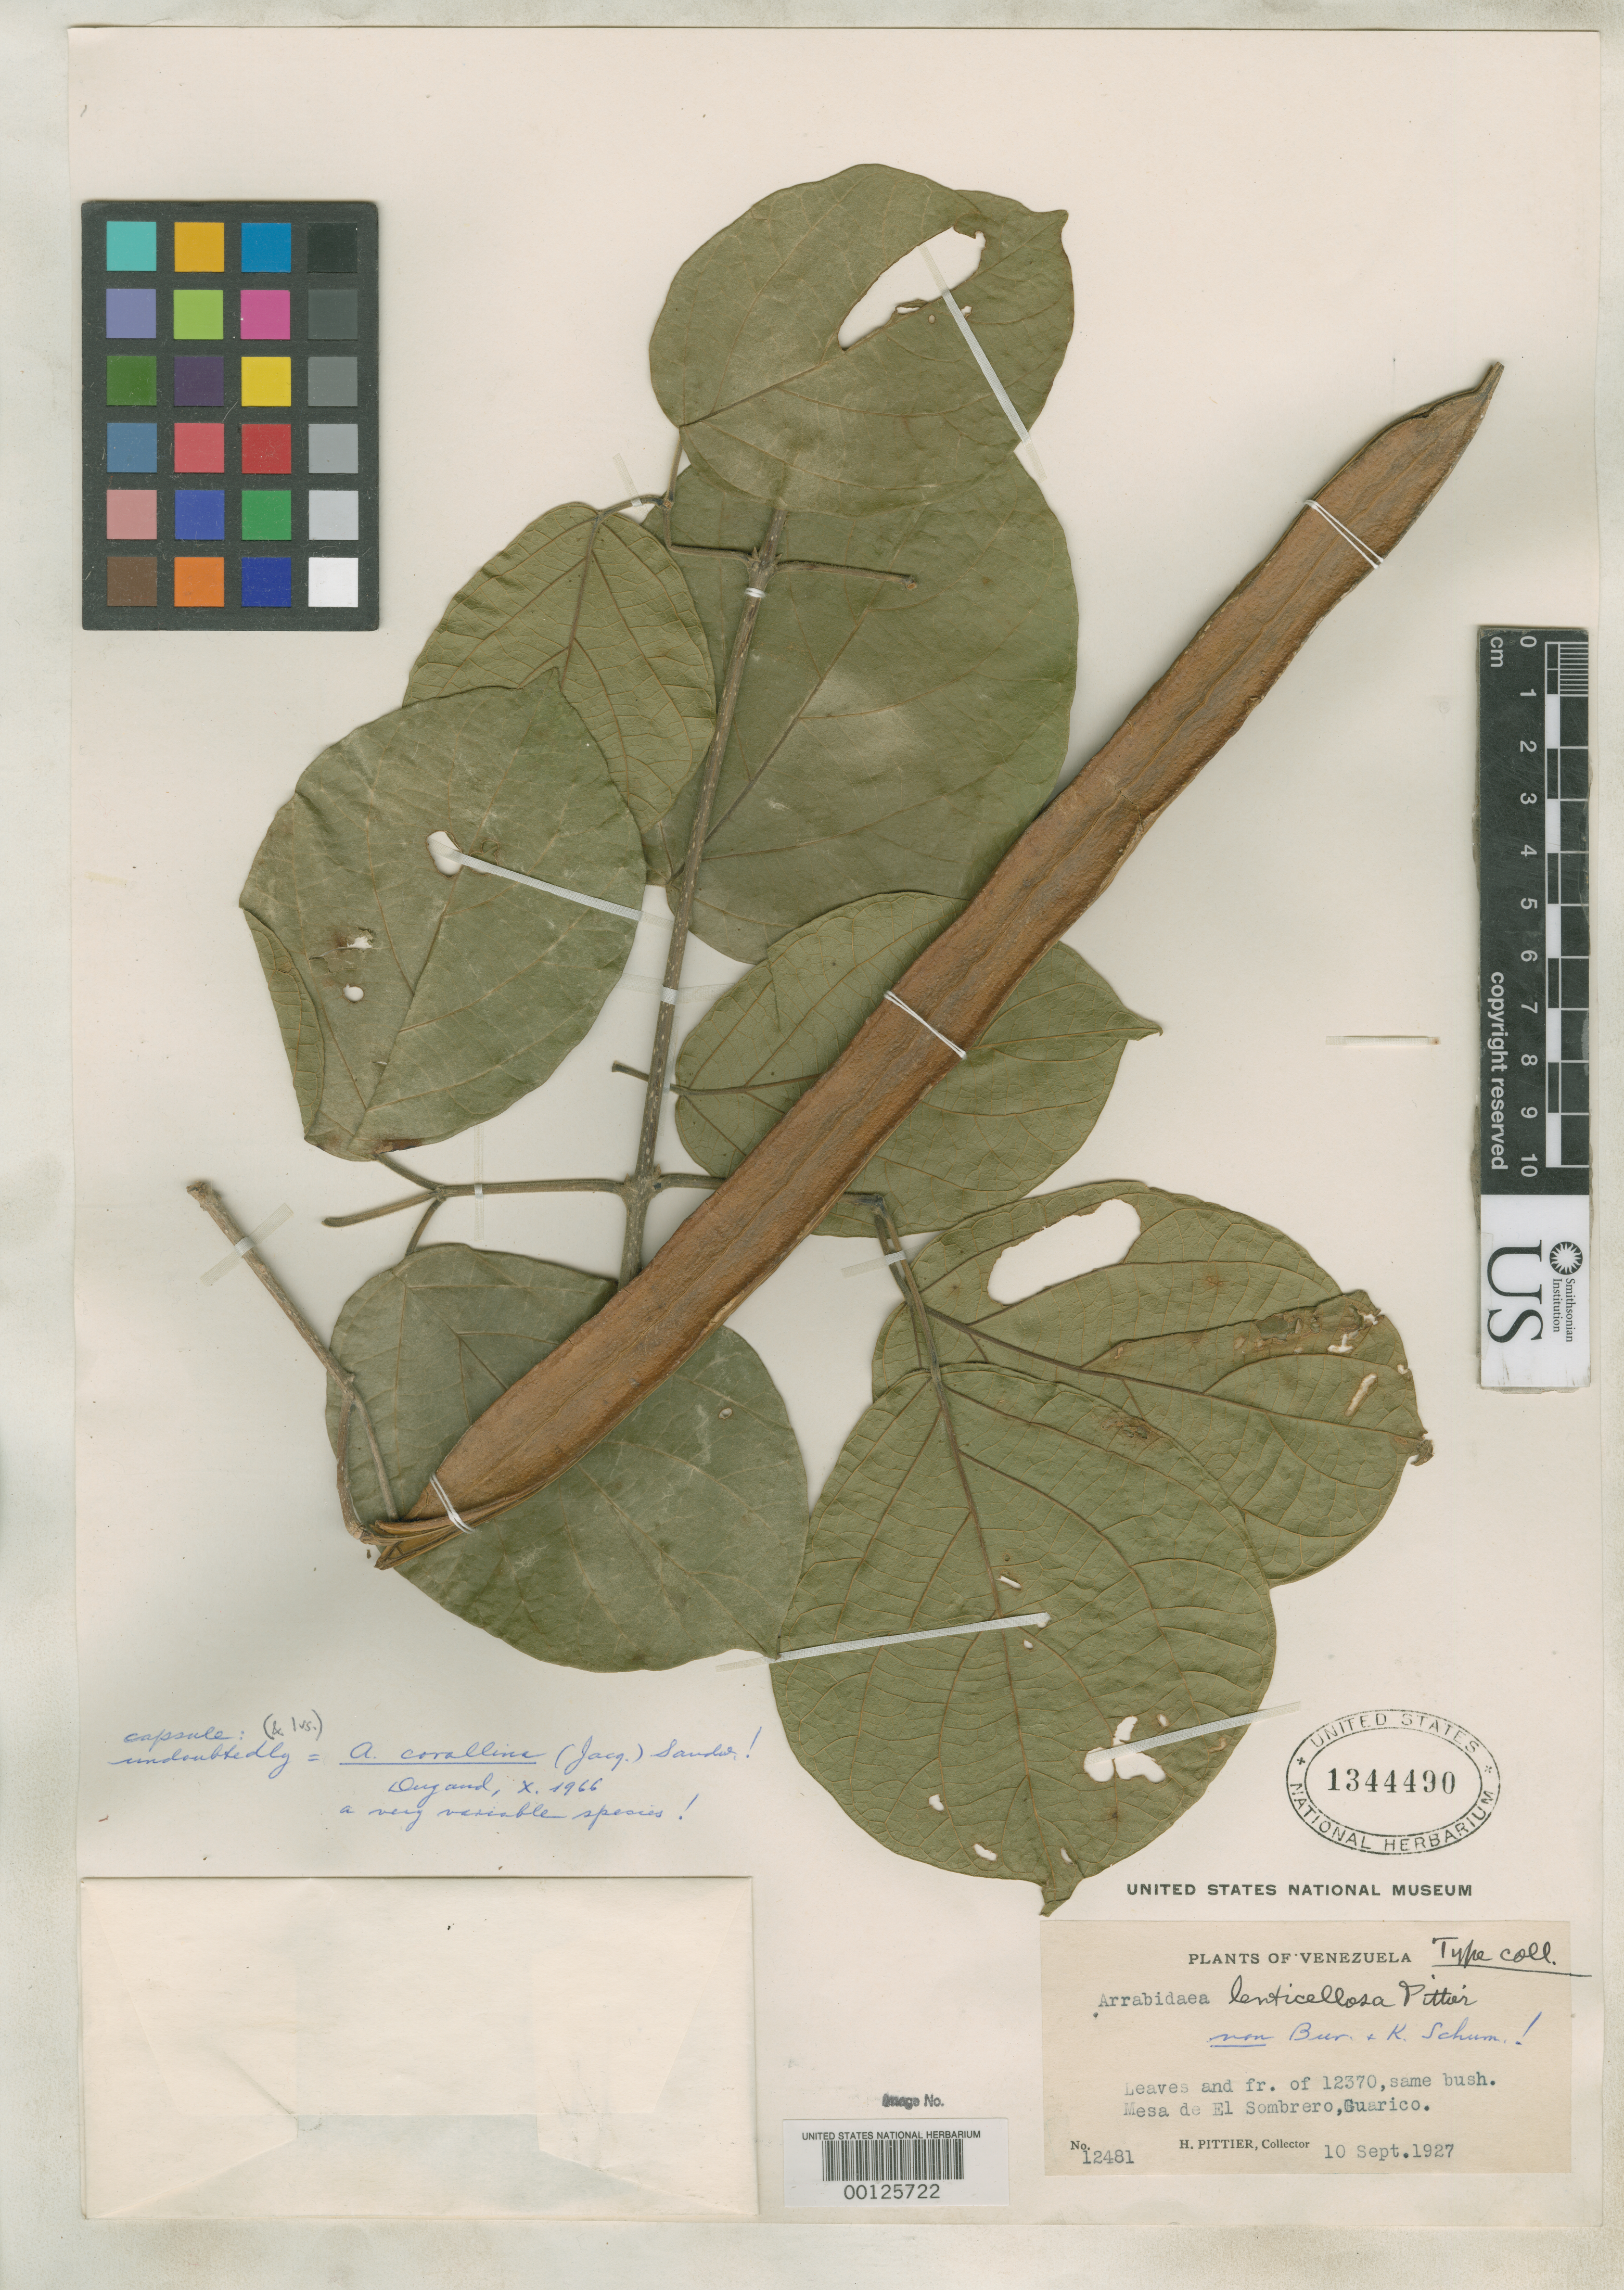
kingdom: Plantae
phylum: Tracheophyta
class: Magnoliopsida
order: Lamiales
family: Bignoniaceae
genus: Arrabidaea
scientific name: Arrabidaea lenticellosa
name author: Pittier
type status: Type Collection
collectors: H. F. Pittier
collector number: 12481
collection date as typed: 10 Sep 1927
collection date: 1927-09-10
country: Venezuela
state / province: Guárico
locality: Mesa de El Sombrero.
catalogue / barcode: US 1344490